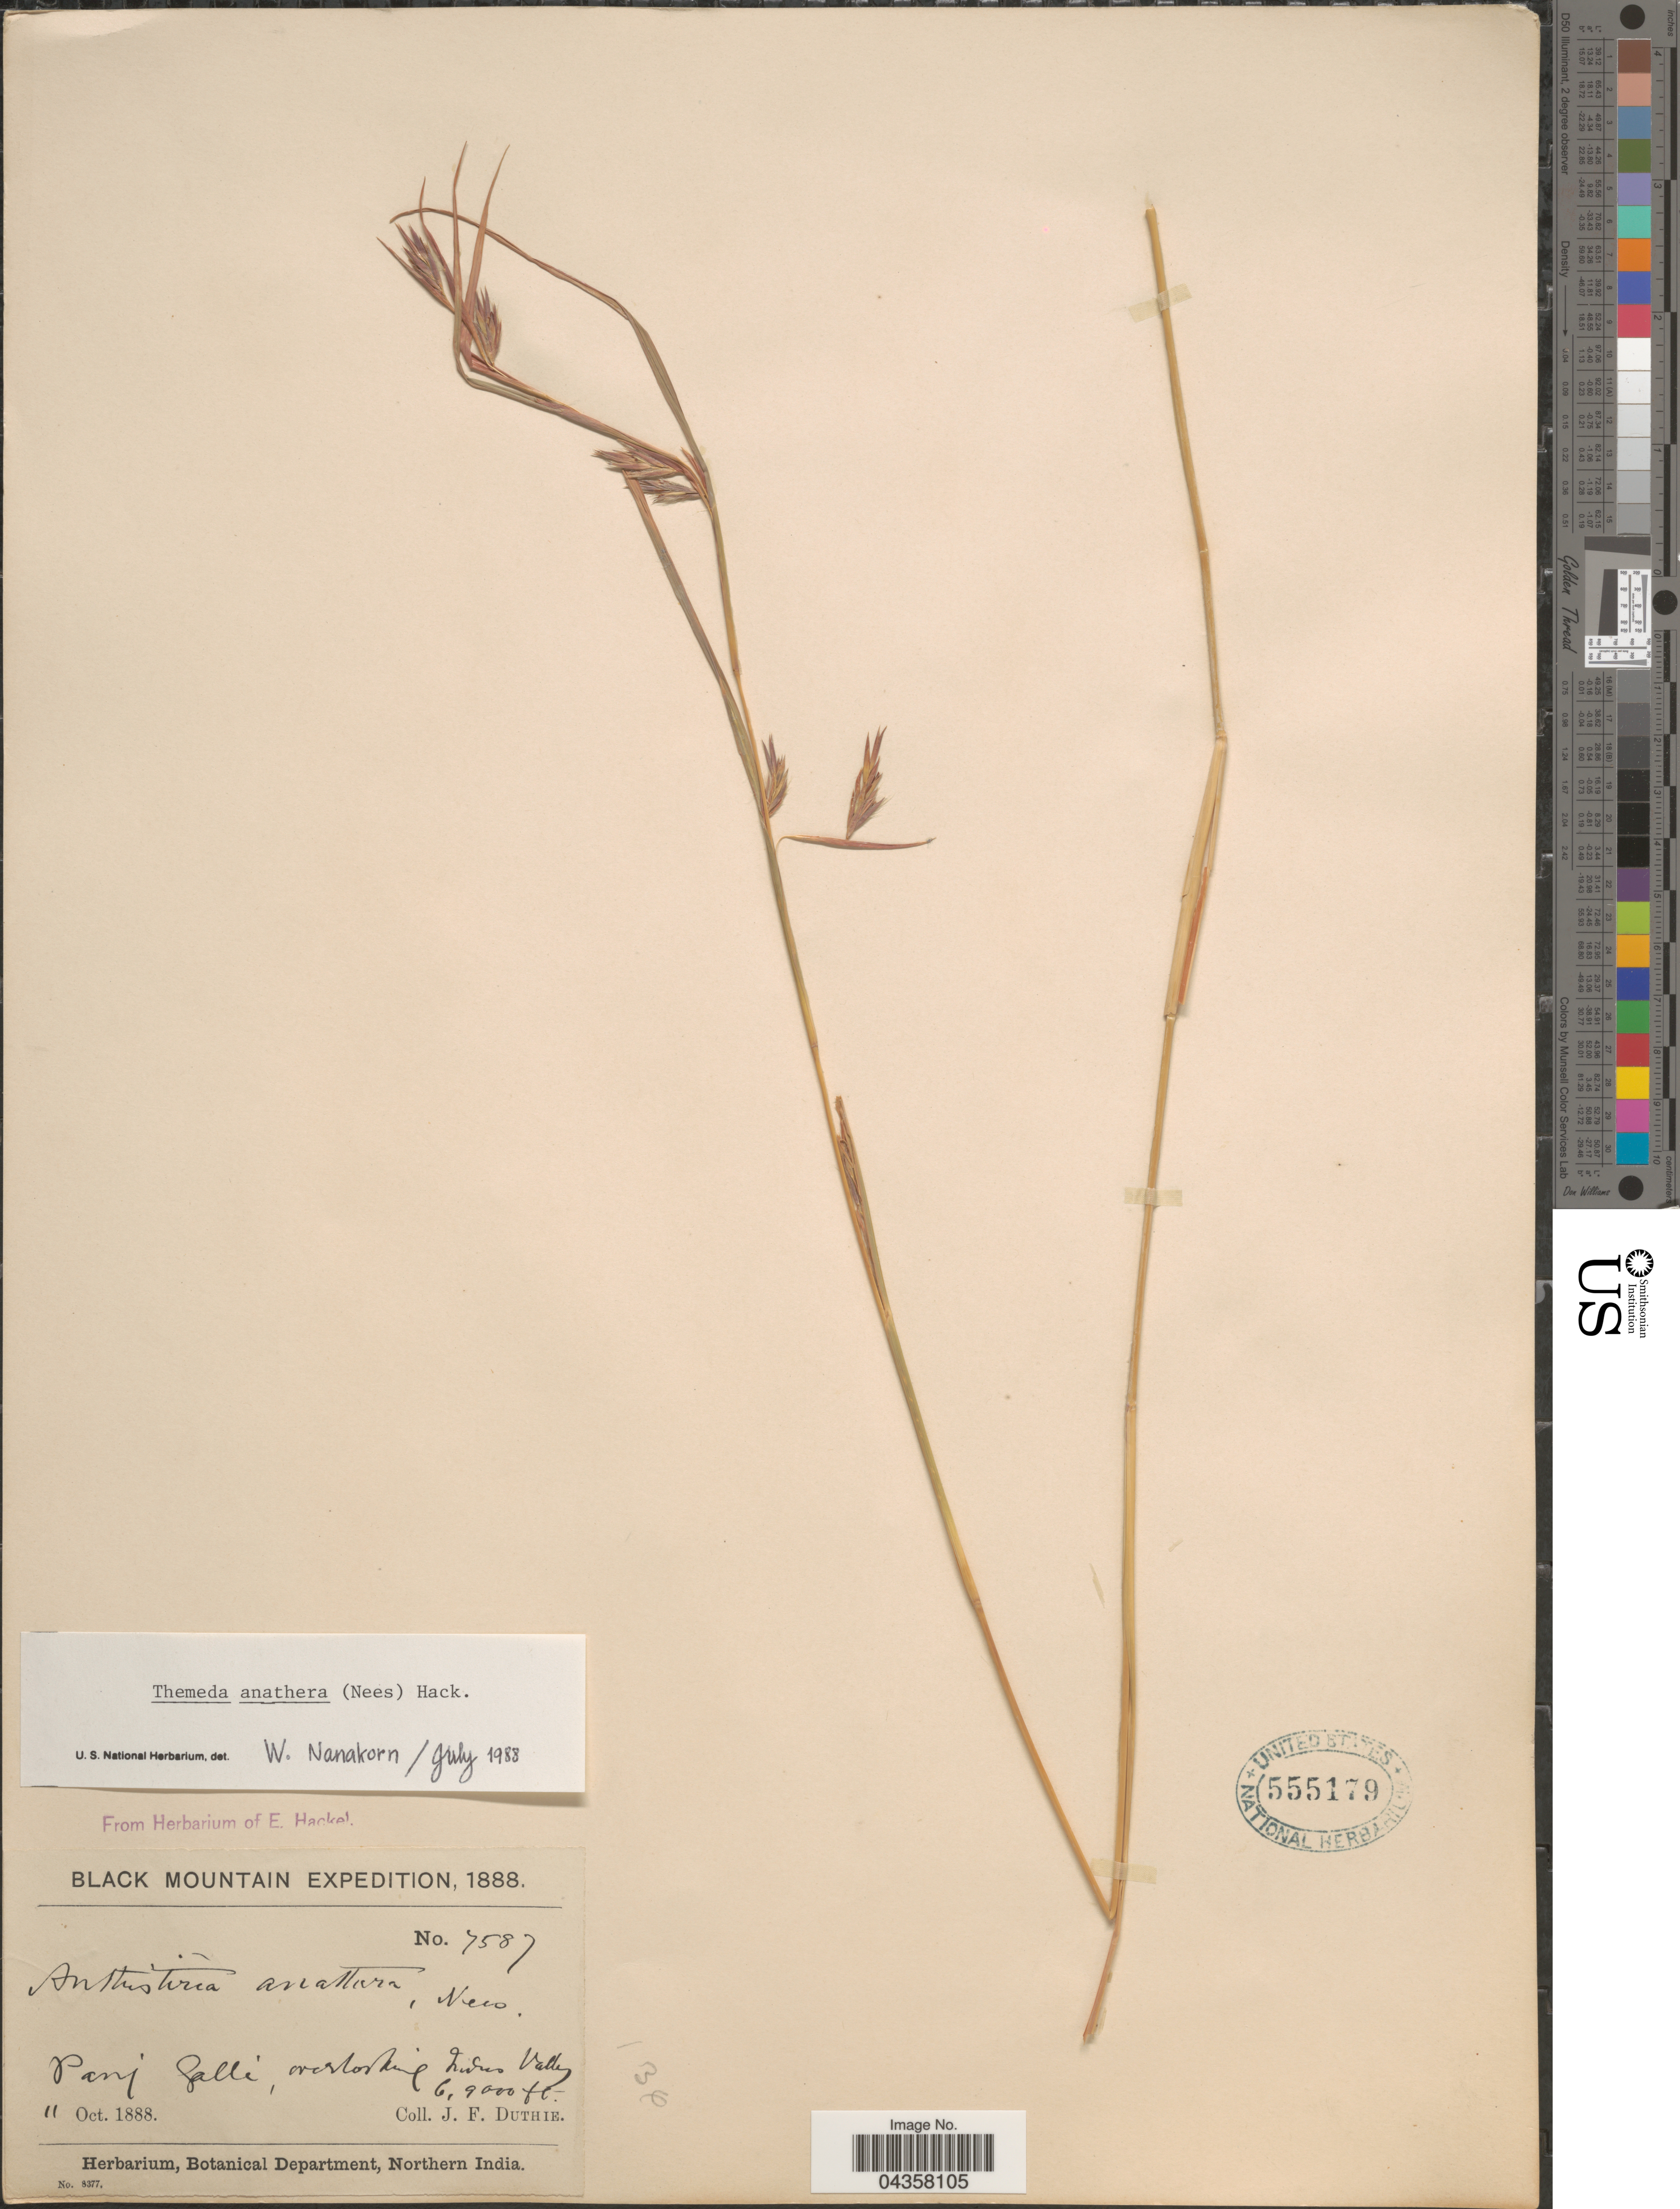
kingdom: Plantae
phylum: Tracheophyta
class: Liliopsida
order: Poales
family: Poaceae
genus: Themeda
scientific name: Themeda anathera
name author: (Nees) Hack.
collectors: J. F. Duthie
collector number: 7587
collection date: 1888-10-11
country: India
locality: Black Mountain Expedition, 1888. Panj Galli, overlooking Indus Valley.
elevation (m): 1829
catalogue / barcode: US 555179